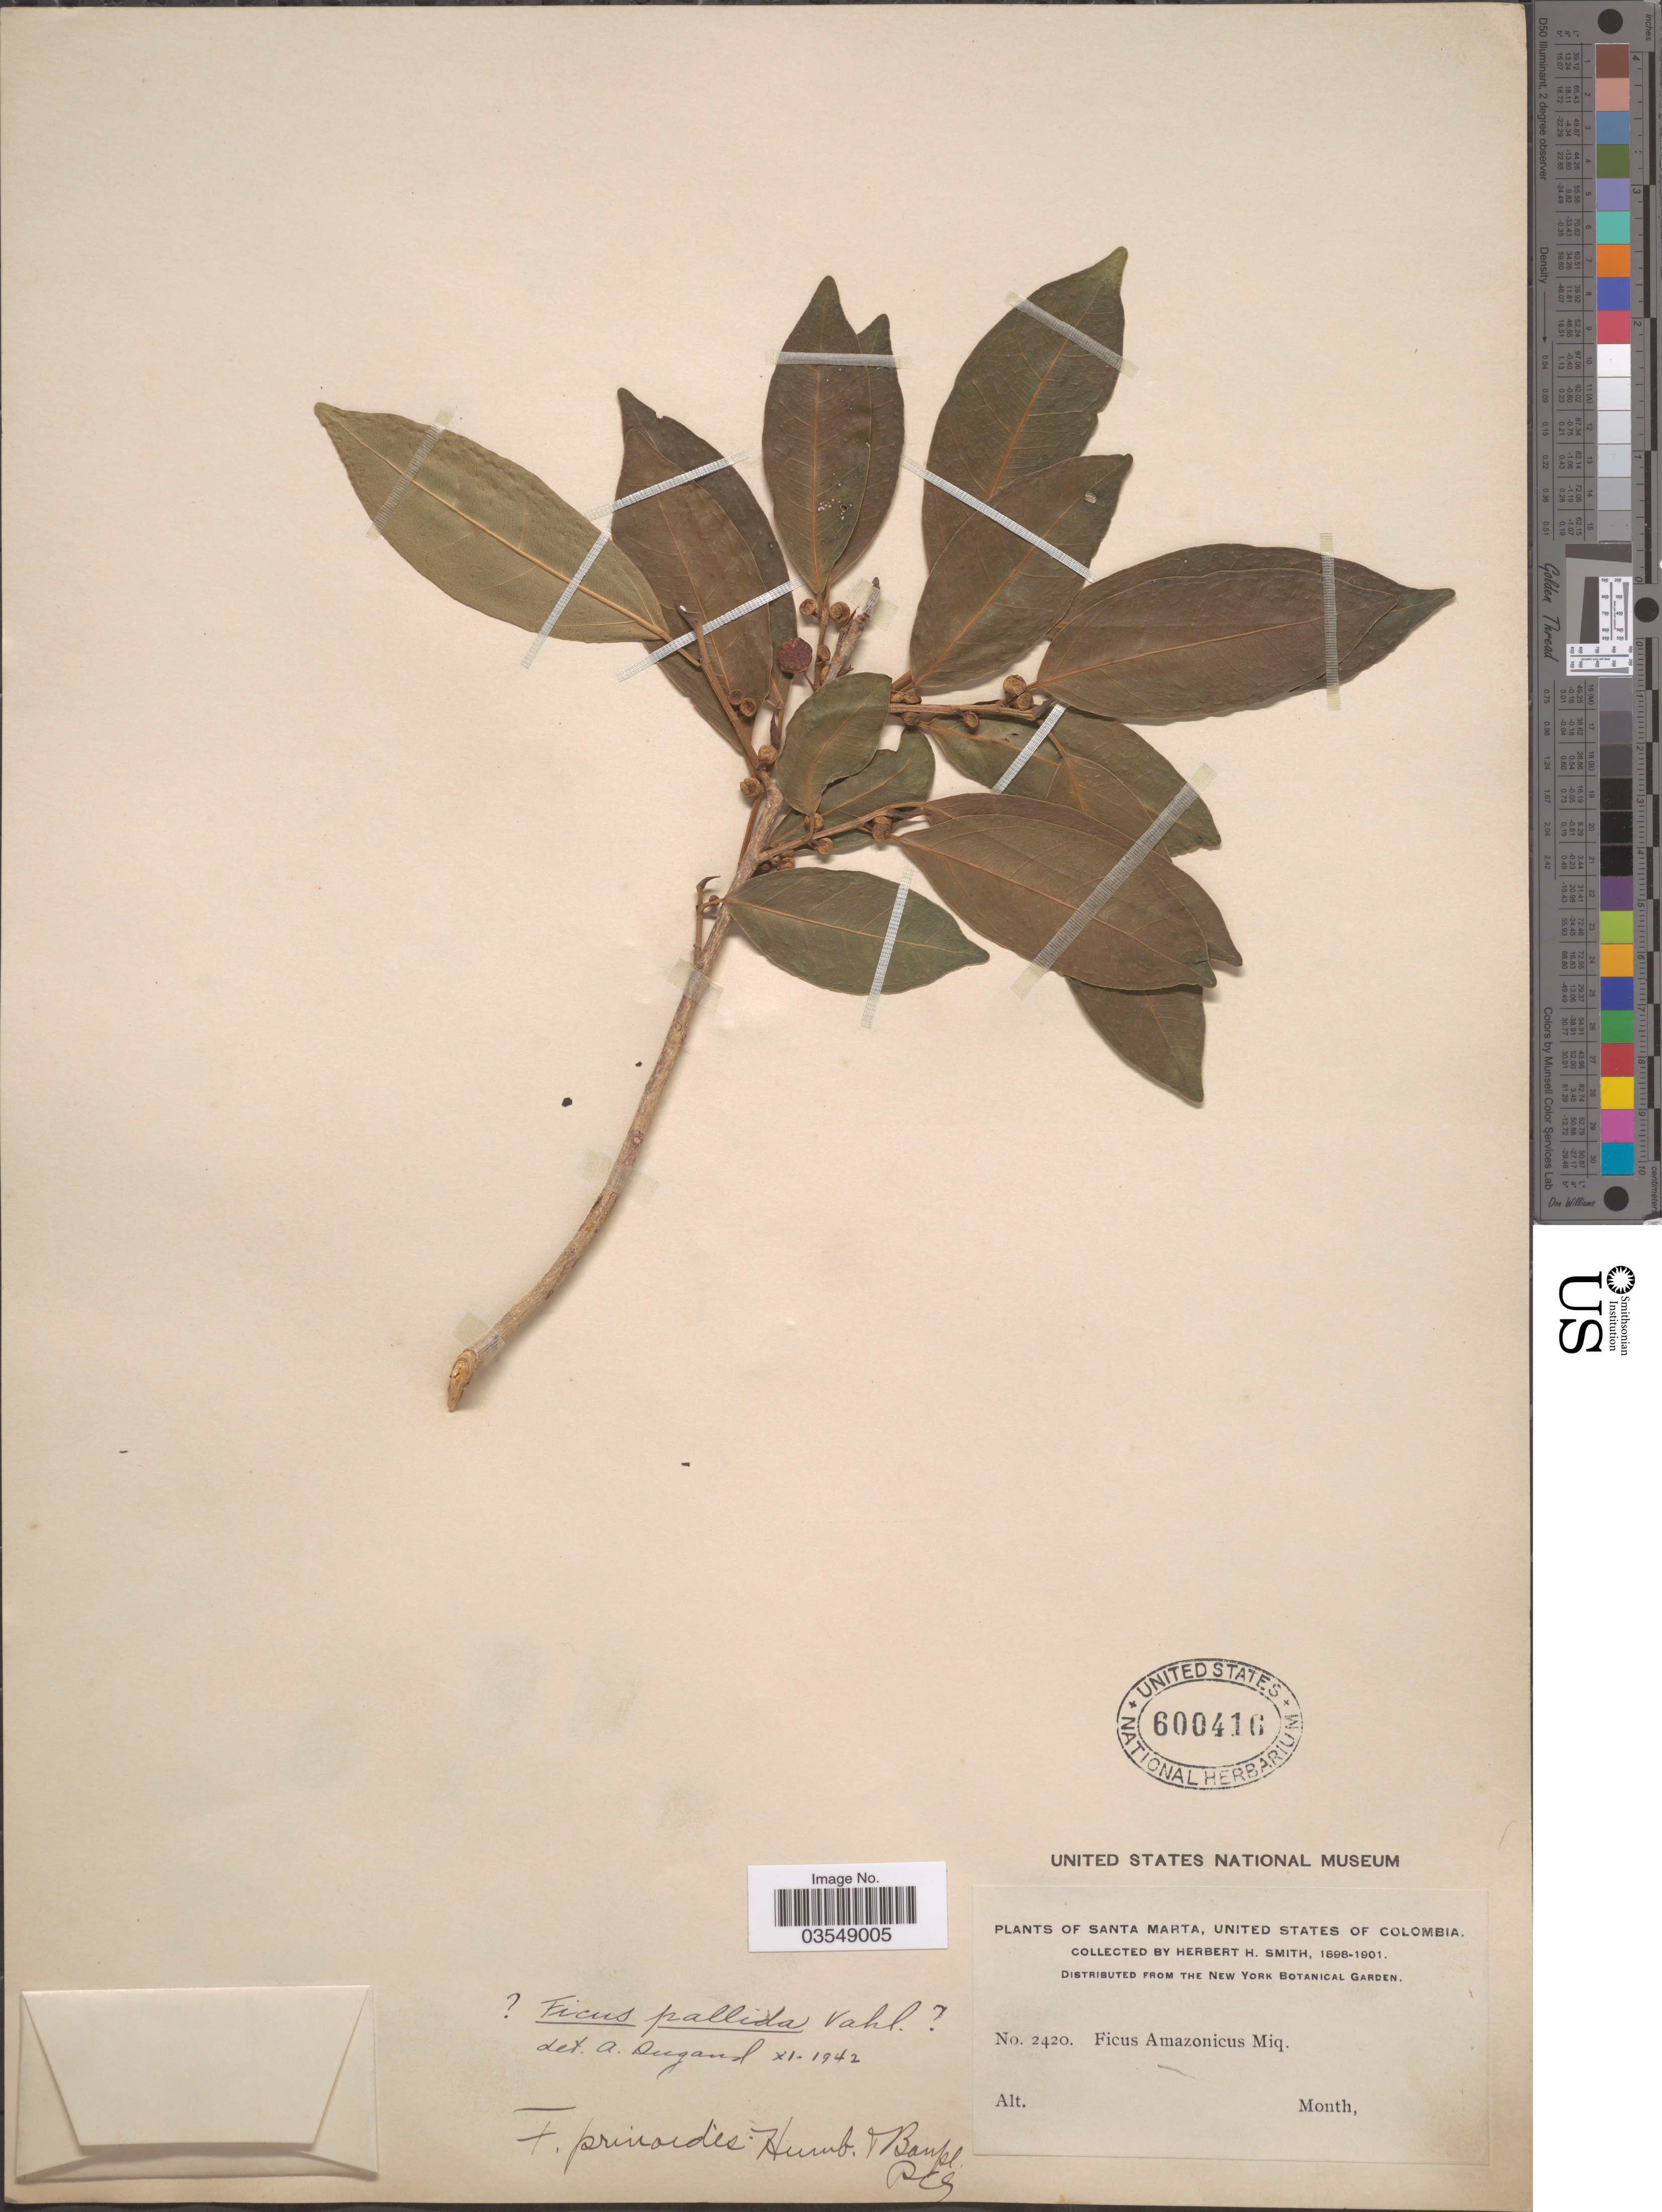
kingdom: Plantae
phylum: Tracheophyta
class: Magnoliopsida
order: Rosales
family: Moraceae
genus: Ficus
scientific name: Ficus pallida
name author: Vahl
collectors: Herbert H. Smith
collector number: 2420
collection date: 1898/1901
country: Colombia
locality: Santa Marta, United States of Colombia.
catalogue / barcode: US 600416